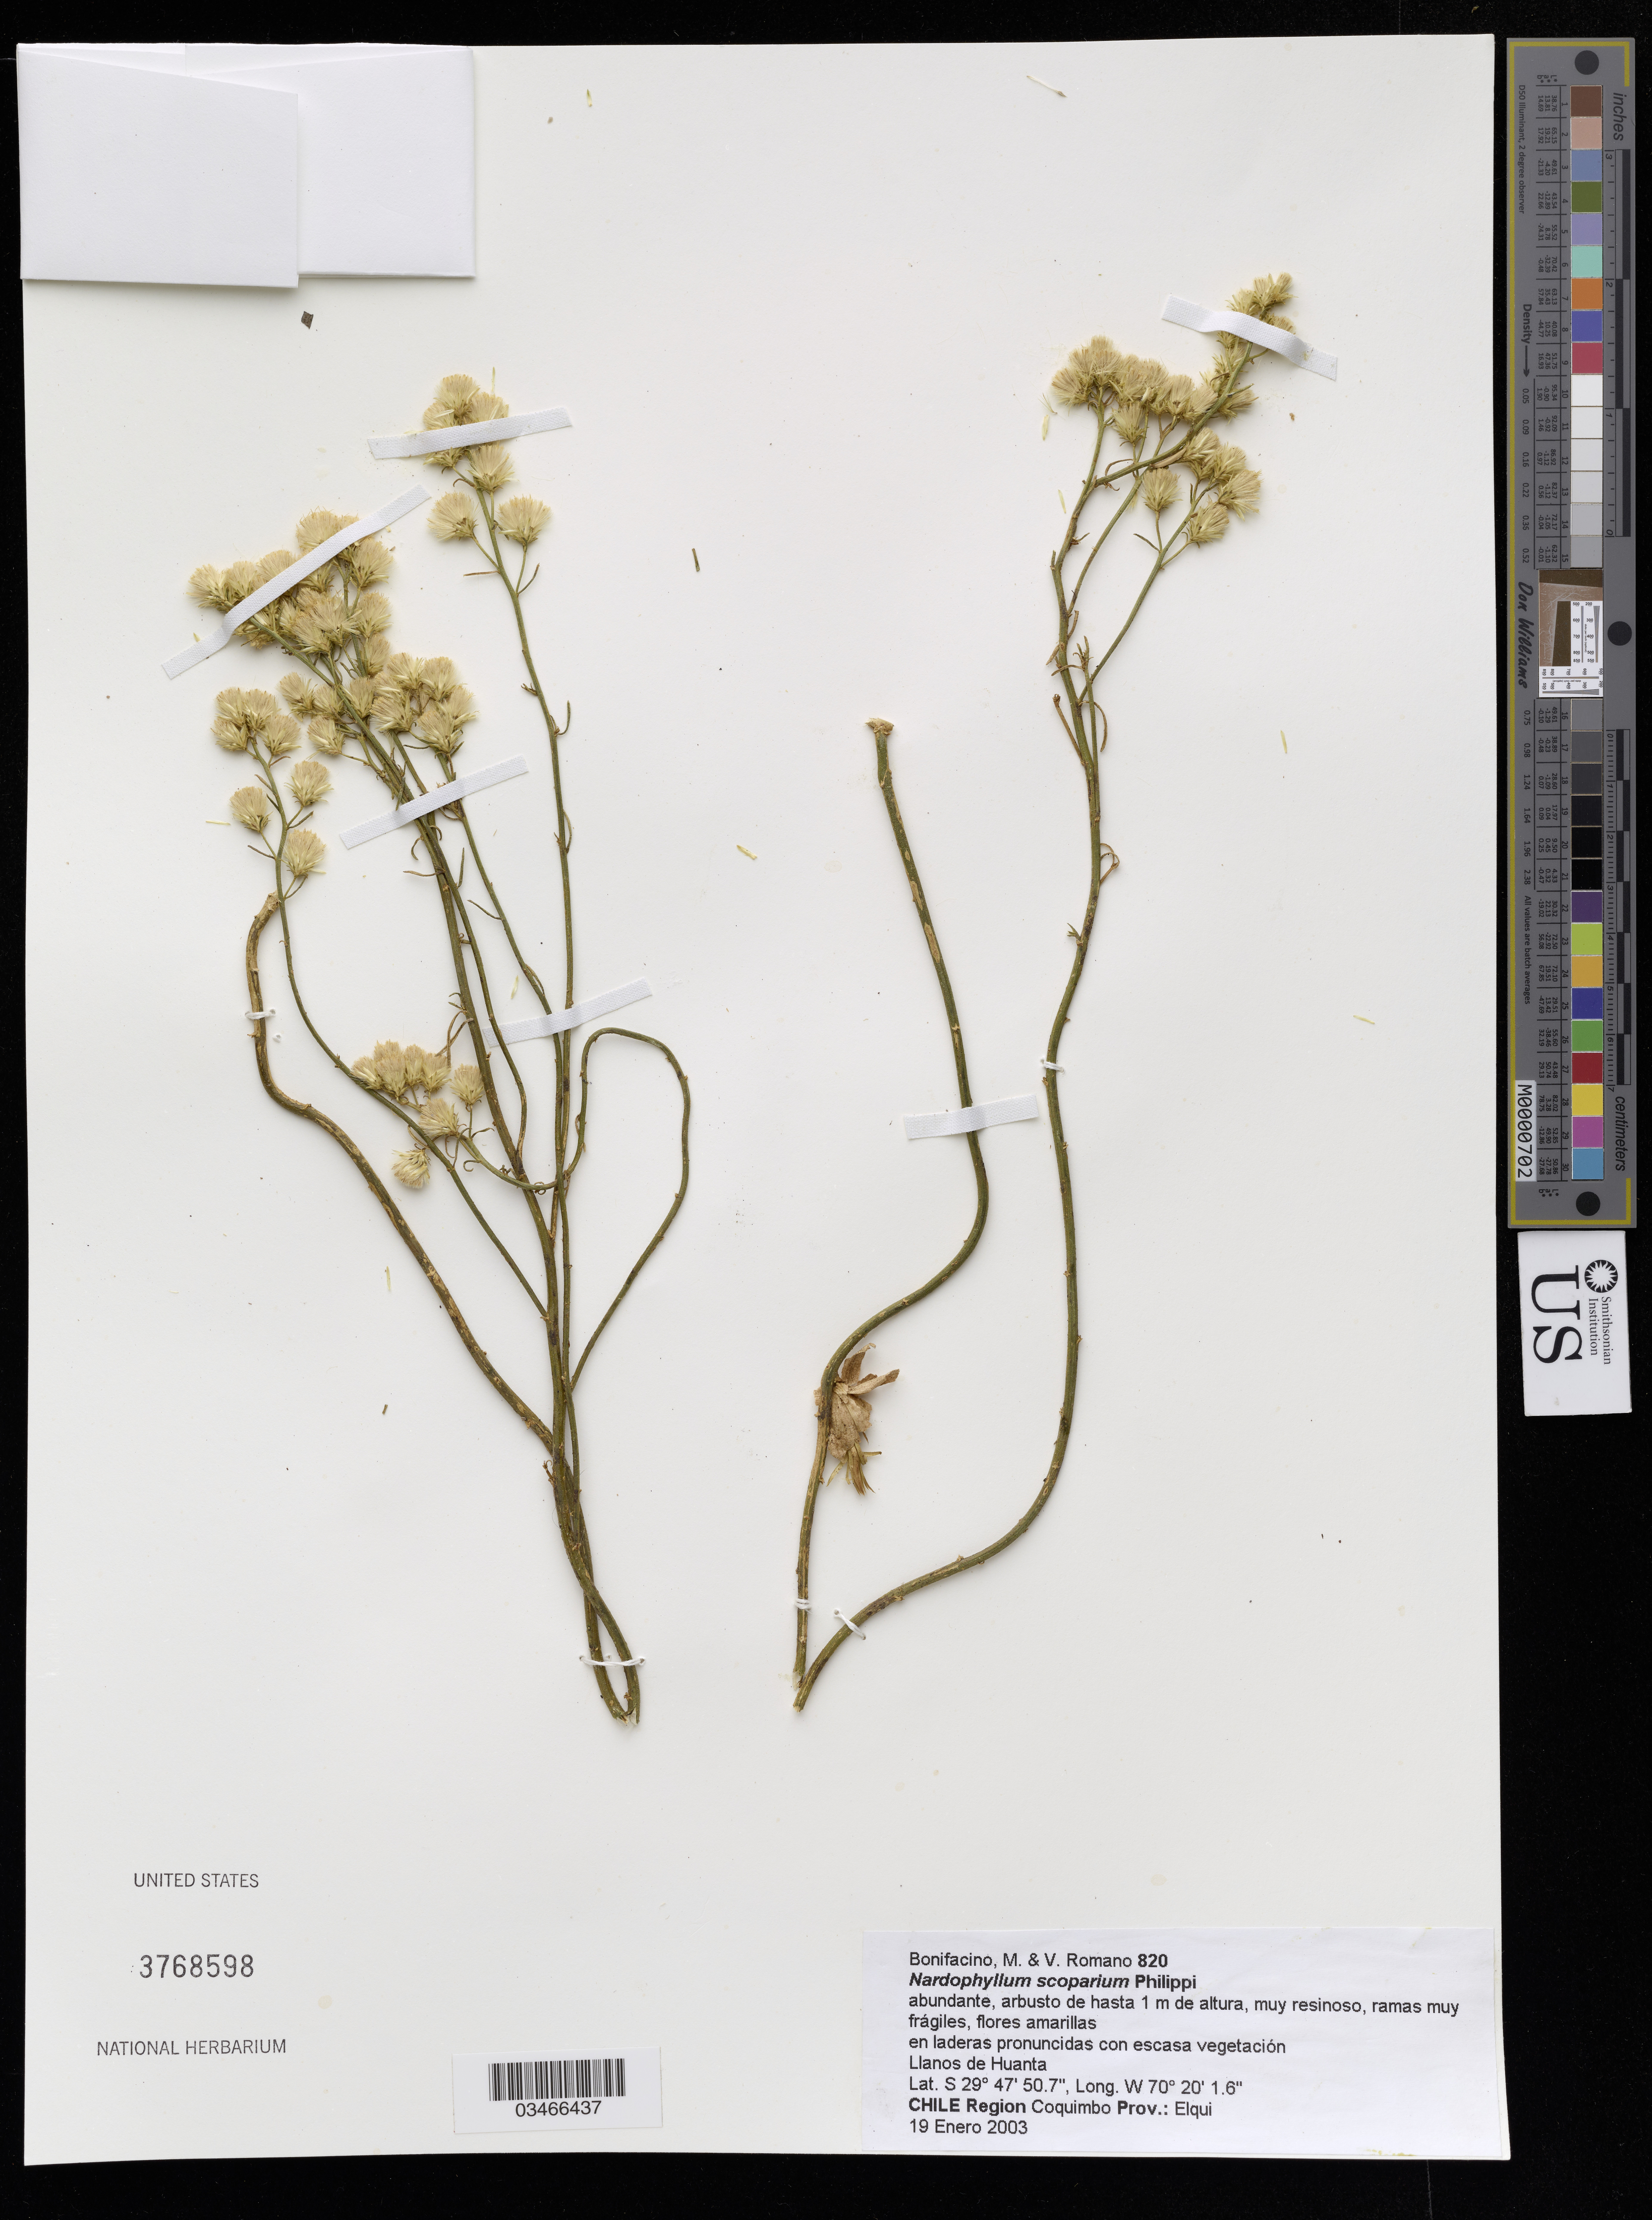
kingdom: Plantae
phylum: Tracheophyta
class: Magnoliopsida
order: Asterales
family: Asteraceae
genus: Nardophyllum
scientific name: Nardophyllum scoparium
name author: Phil.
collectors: M. M. Bonifacino & V. Romano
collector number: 820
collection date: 2003-01-19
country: Chile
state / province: Coquimbo (IV)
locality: Region Coquimbo Prov.: Elqui.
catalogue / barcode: US 3768598